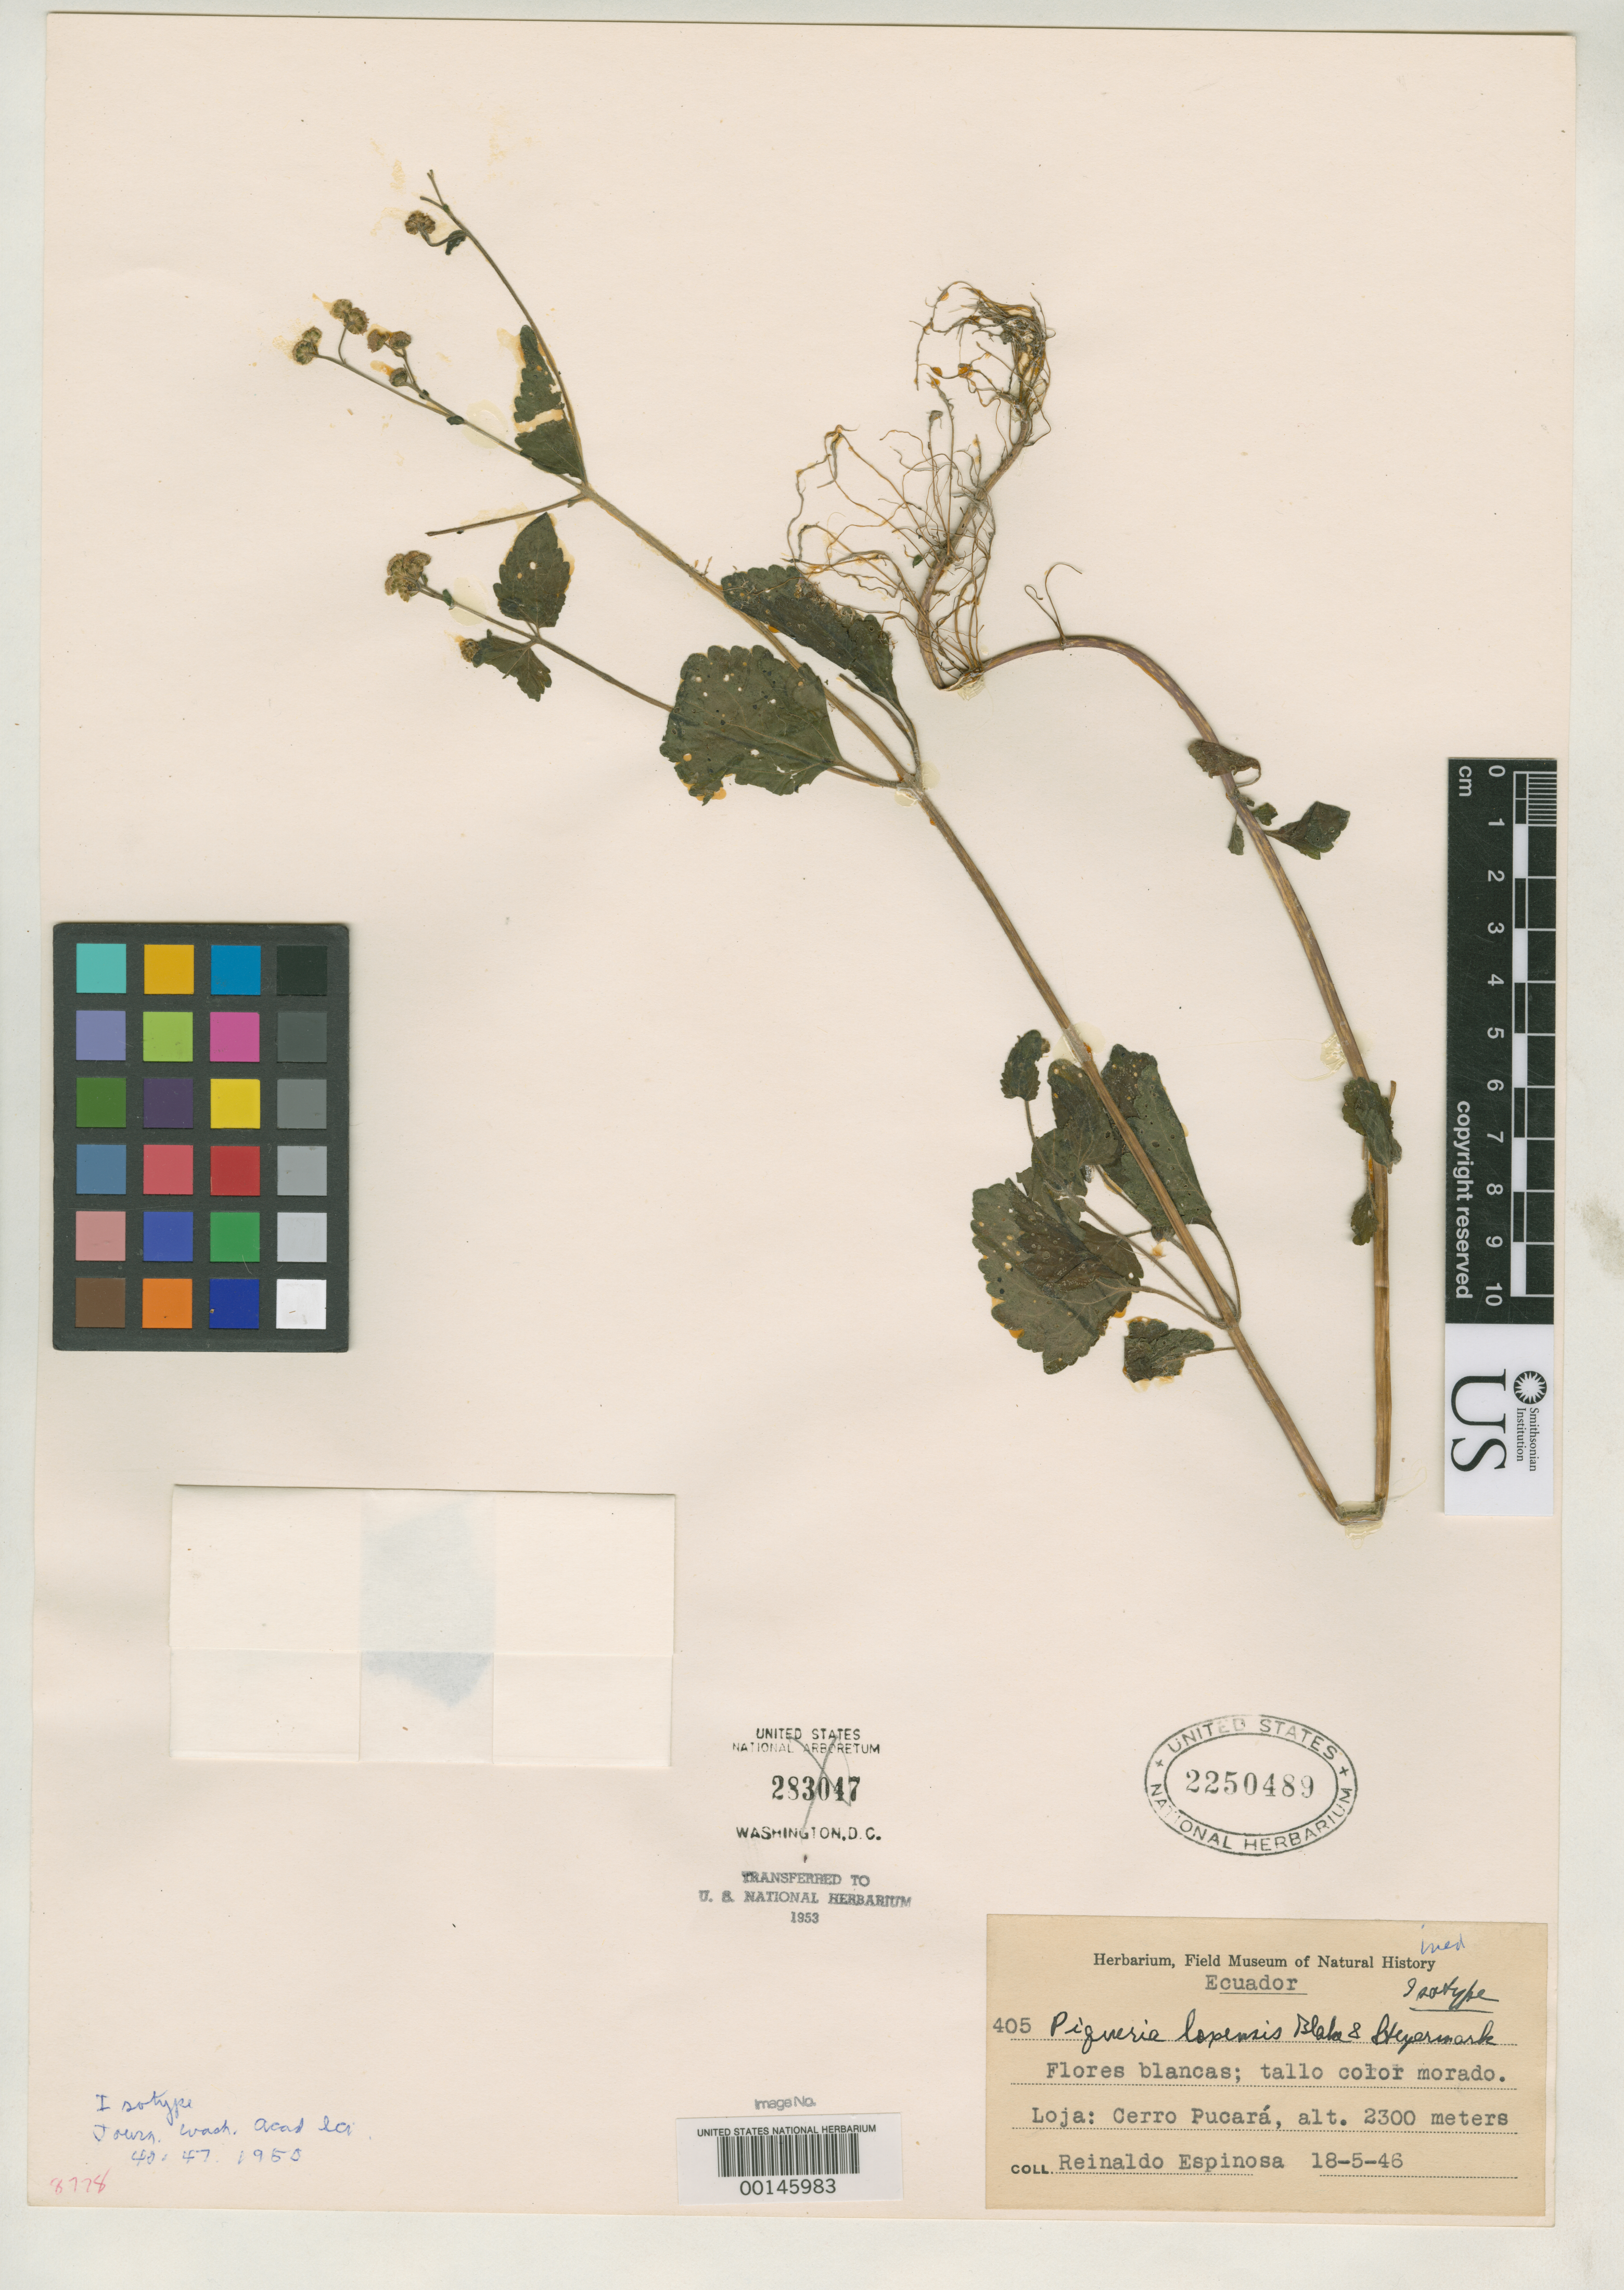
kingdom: Plantae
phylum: Tracheophyta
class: Magnoliopsida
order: Asterales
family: Asteraceae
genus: Piqueria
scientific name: Piqueria loxensis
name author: S.F. Blake & Steyerm.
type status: Isotype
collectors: R. Espinosa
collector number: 405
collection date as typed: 18 May 1946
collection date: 1946-05-18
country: Ecuador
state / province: Loja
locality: Cerro Pucara.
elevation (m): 2300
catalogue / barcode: US 2250489